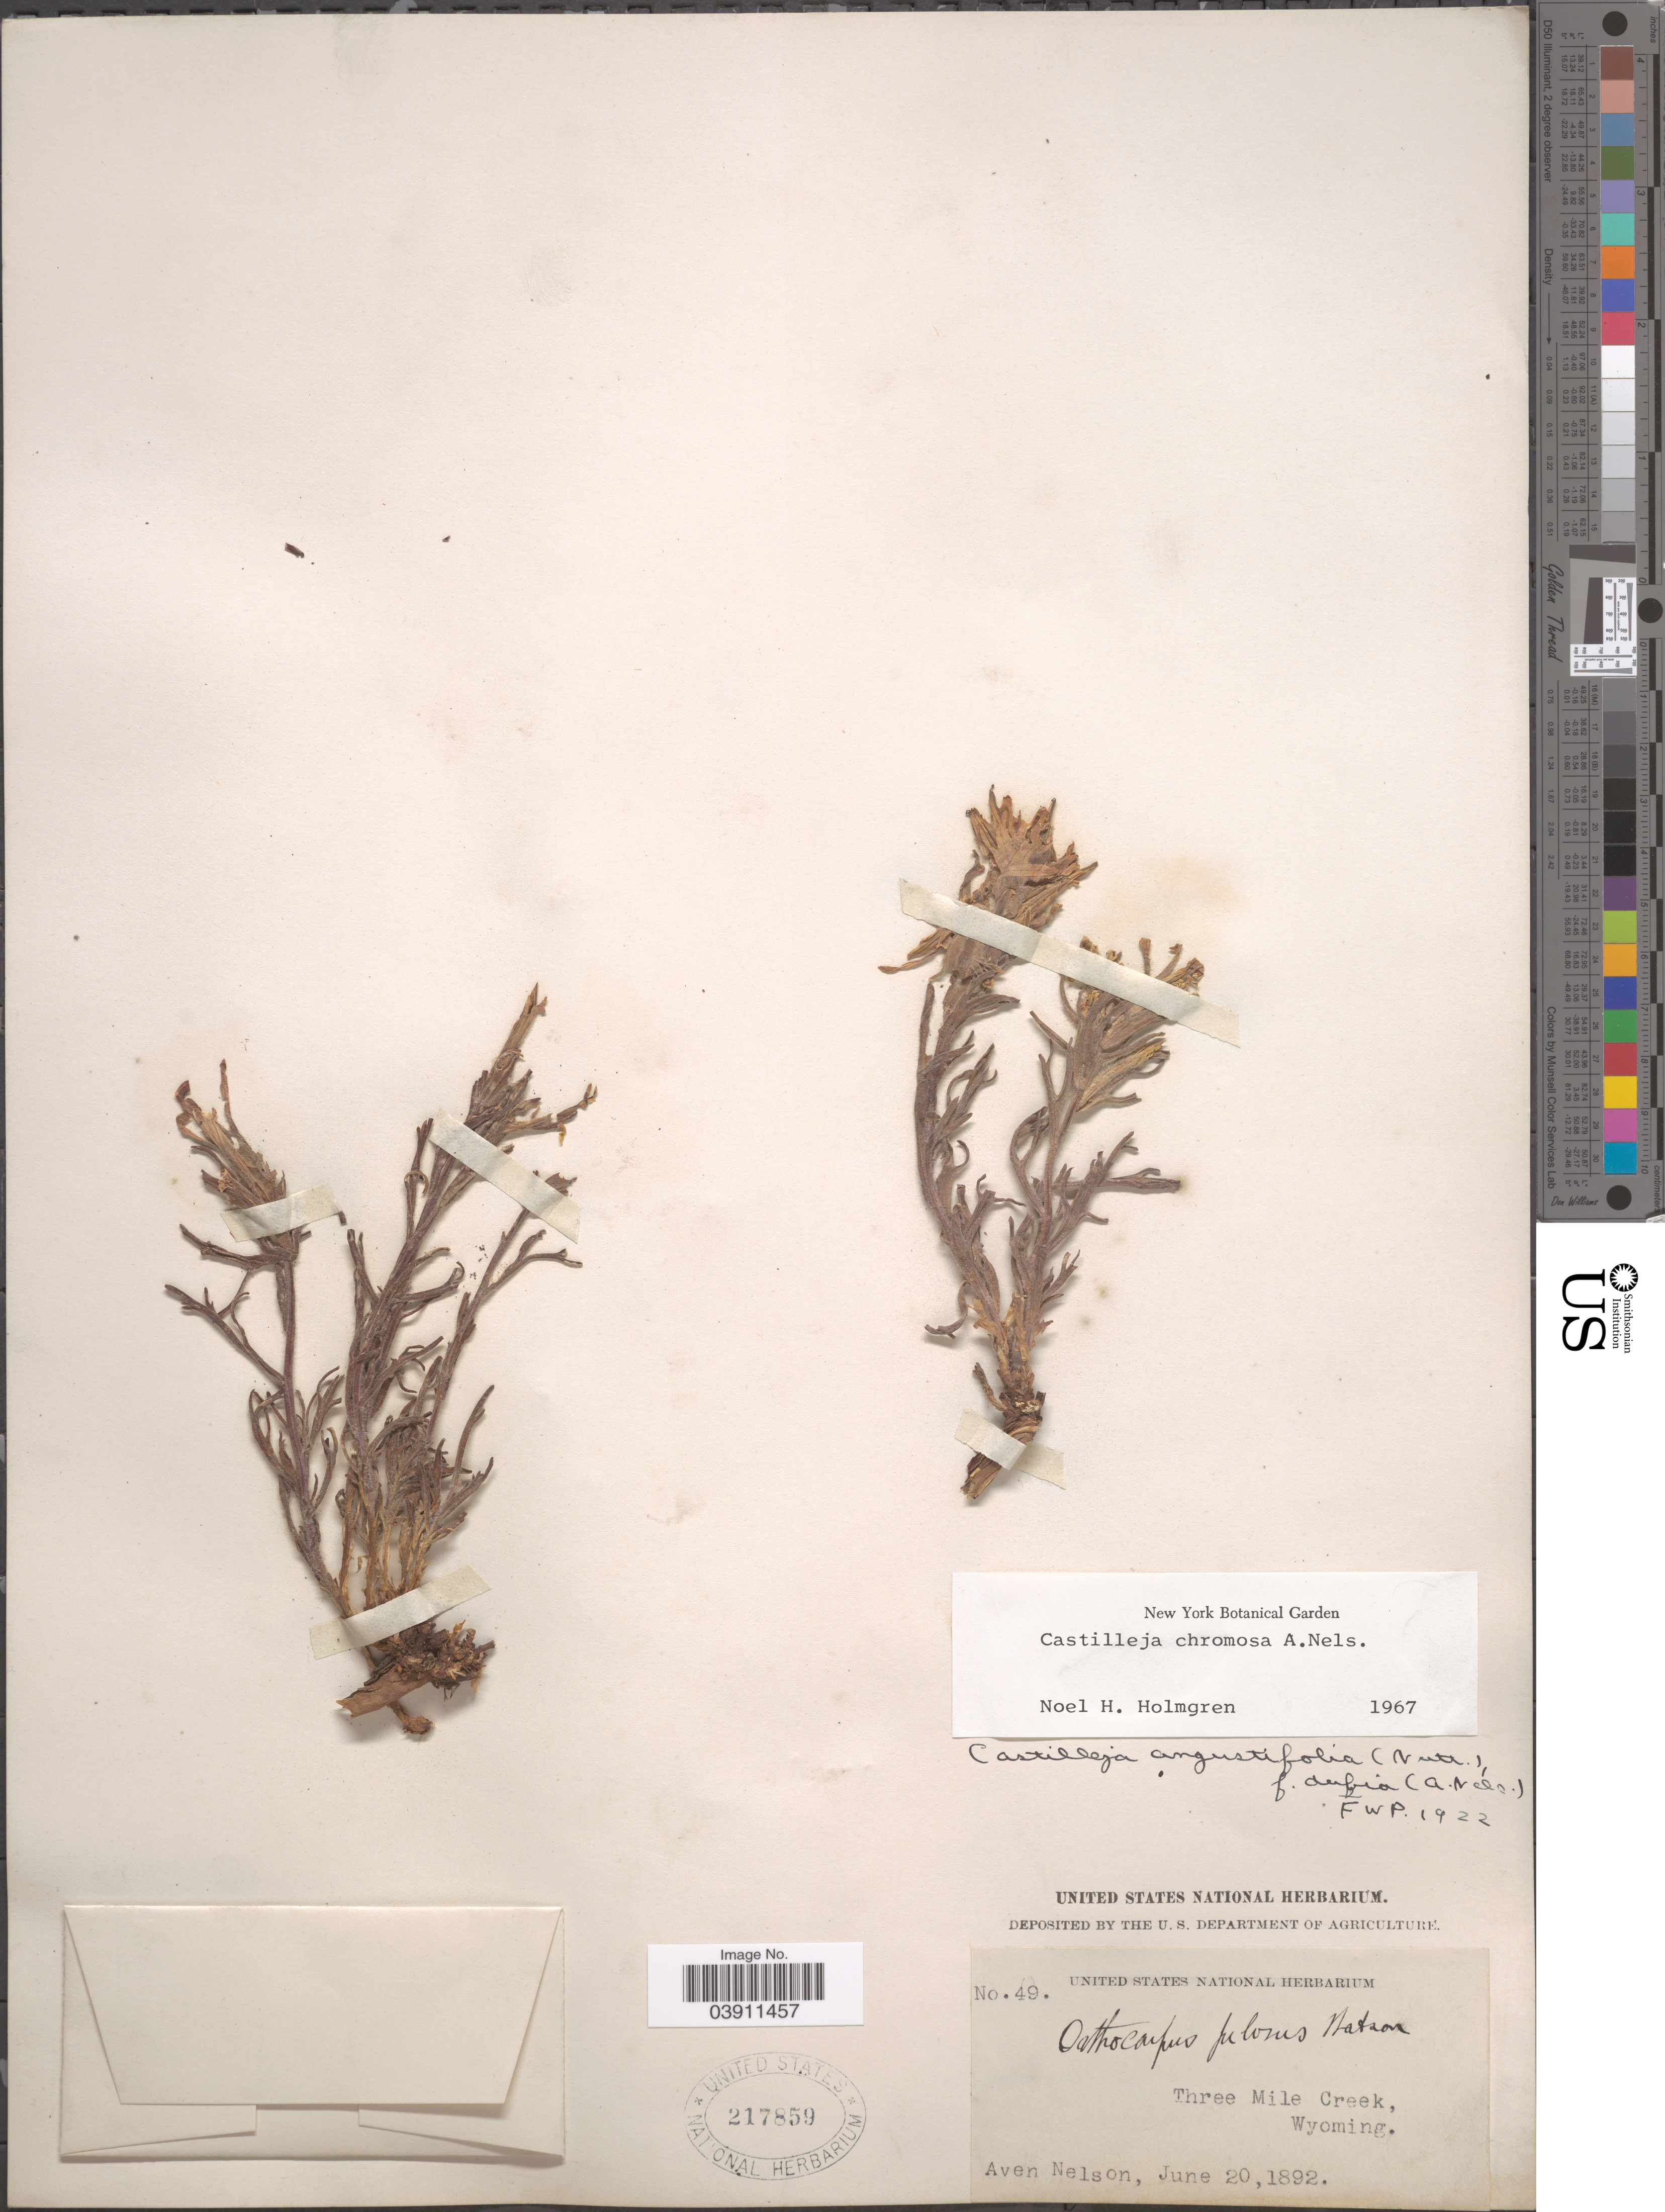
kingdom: Plantae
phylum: Tracheophyta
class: Magnoliopsida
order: Lamiales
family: Orobanchaceae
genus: Castilleja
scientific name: Castilleja chromosa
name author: A. Nelson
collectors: A. Nelson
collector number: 49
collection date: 1892-06-20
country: United States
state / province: Wyoming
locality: Three Mile Creek.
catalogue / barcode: US 217859